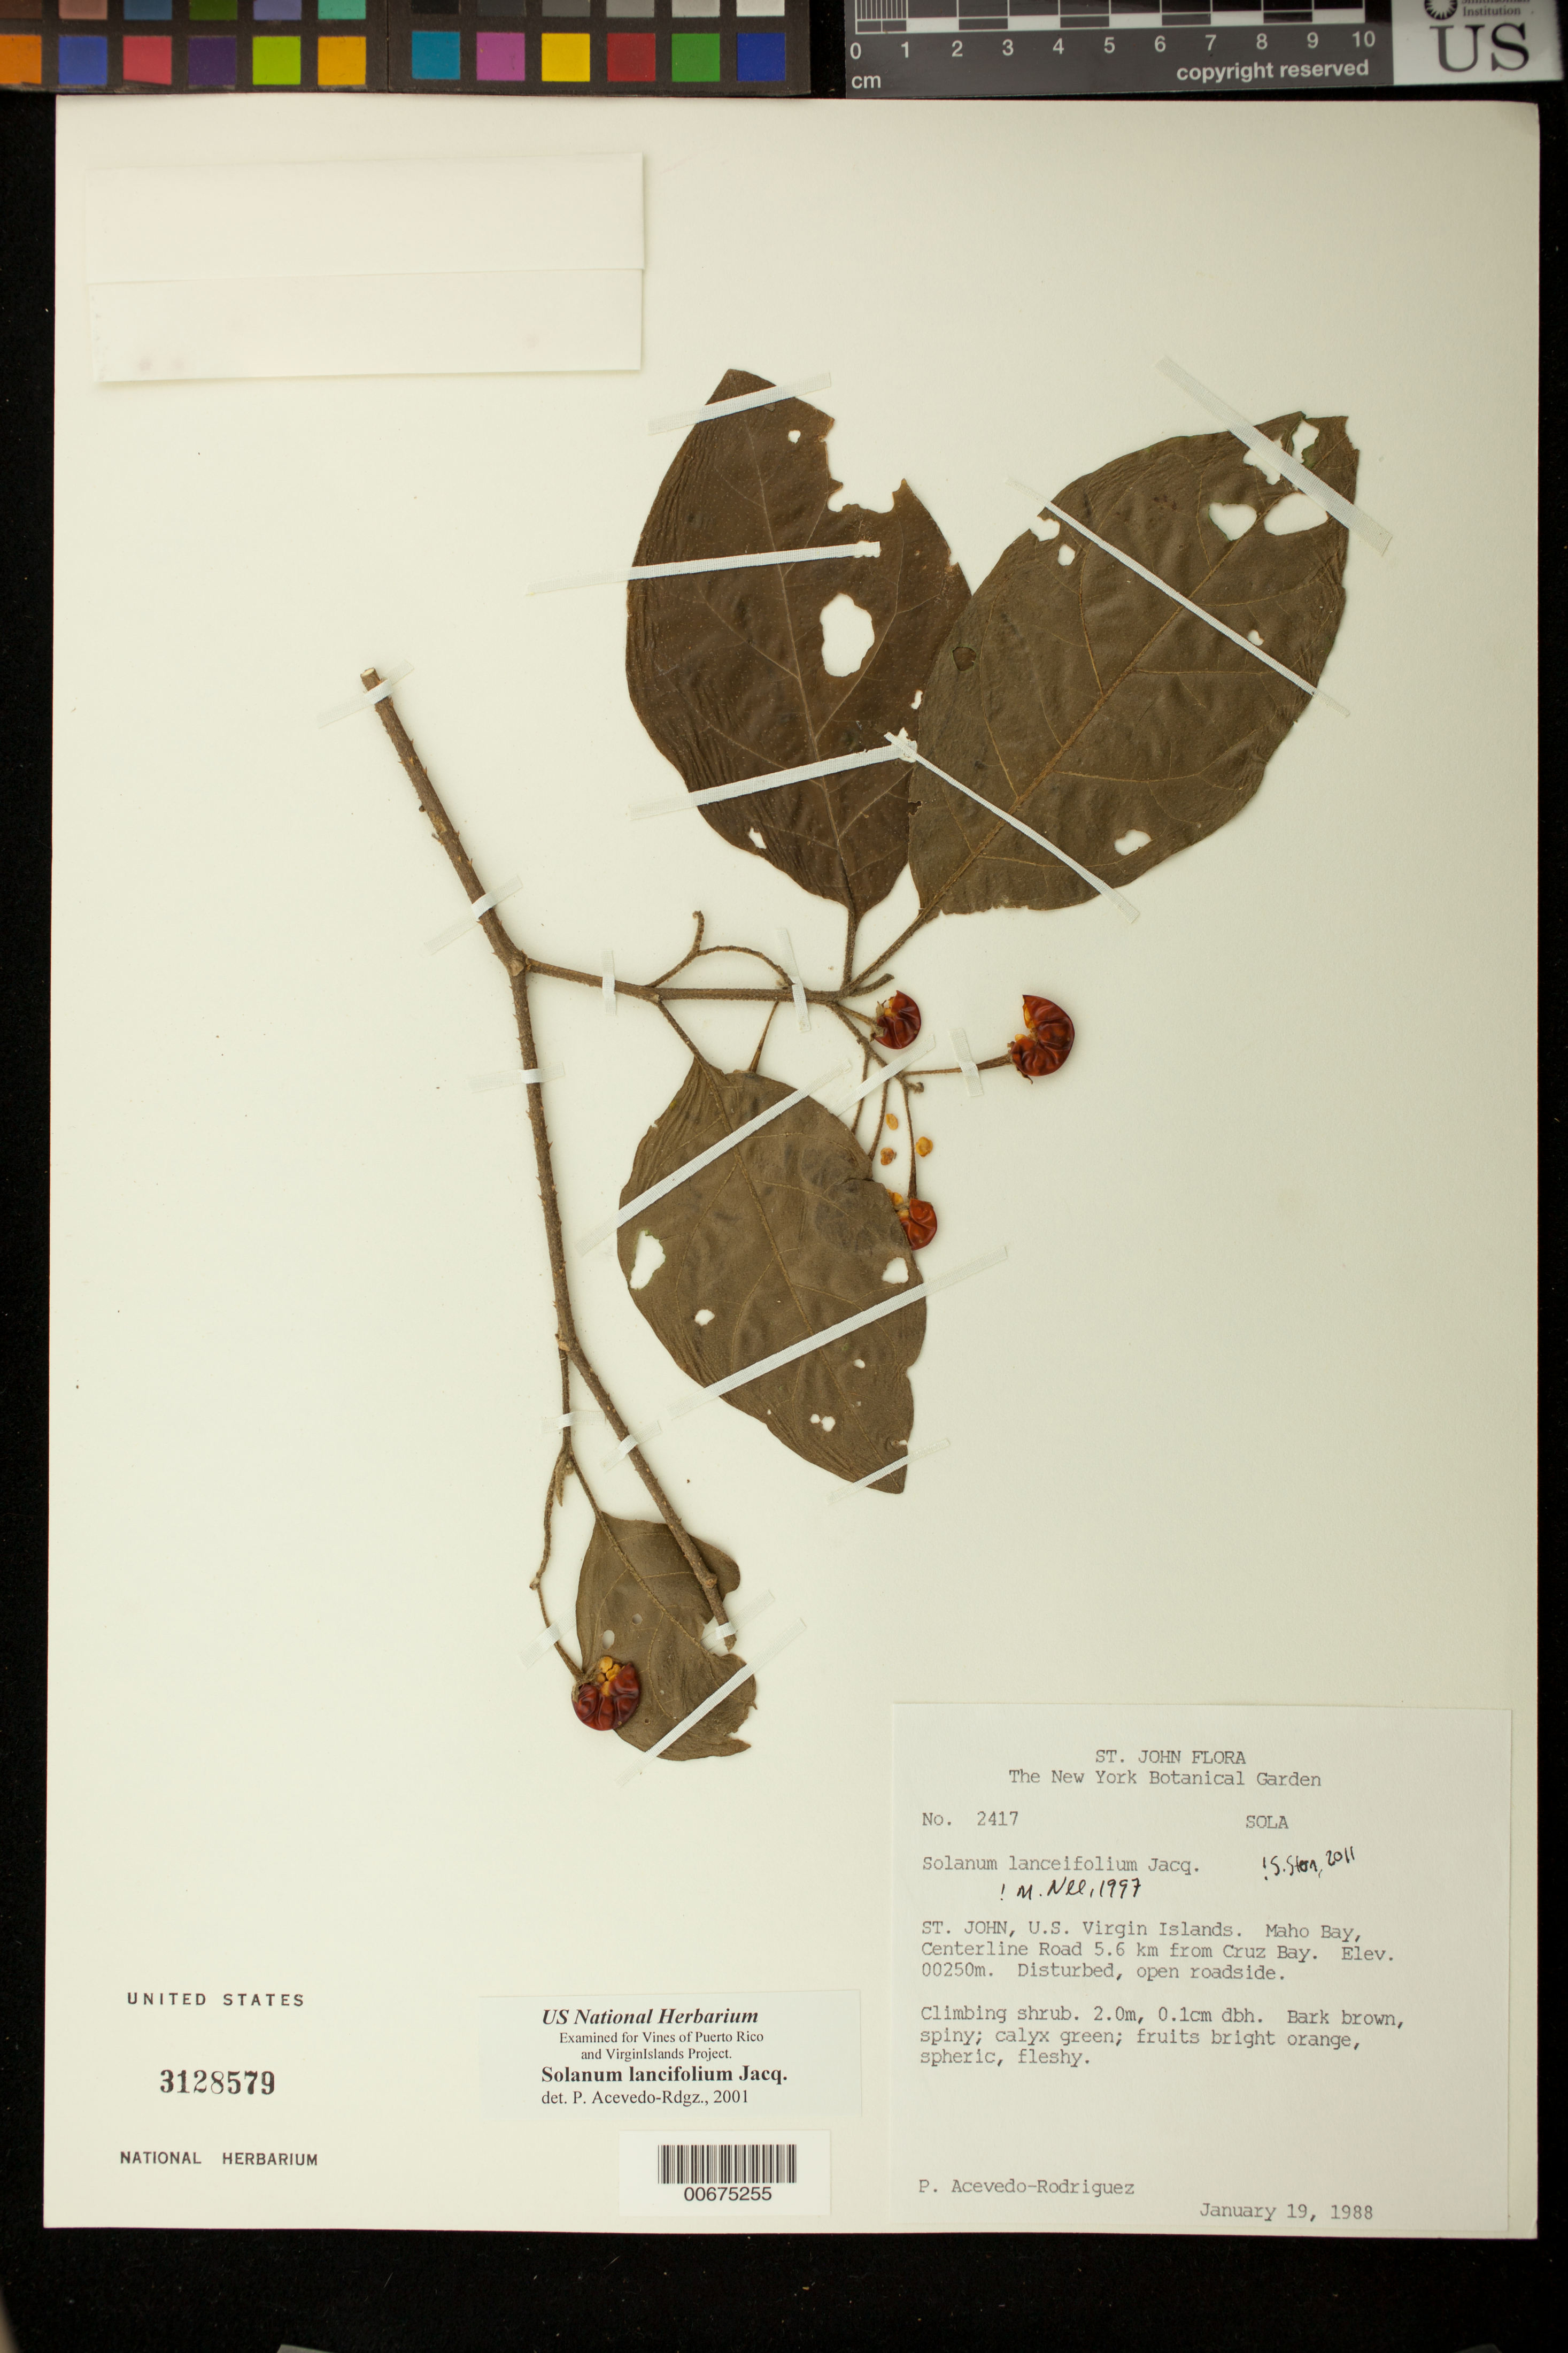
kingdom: Plantae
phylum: Tracheophyta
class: Magnoliopsida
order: Solanales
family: Solanaceae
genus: Solanum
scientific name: Solanum lanceifolium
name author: Jacq.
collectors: P. Acevedo-Rodr.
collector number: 2417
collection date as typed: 19 Jan 1988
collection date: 1988-01-19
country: U.S. Virgin Islands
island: St. John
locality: Maho Bay Quarter; Center Line Road 5.6 km from Cruz Bay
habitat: Disturbed, open roadside.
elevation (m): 250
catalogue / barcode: US 3128579